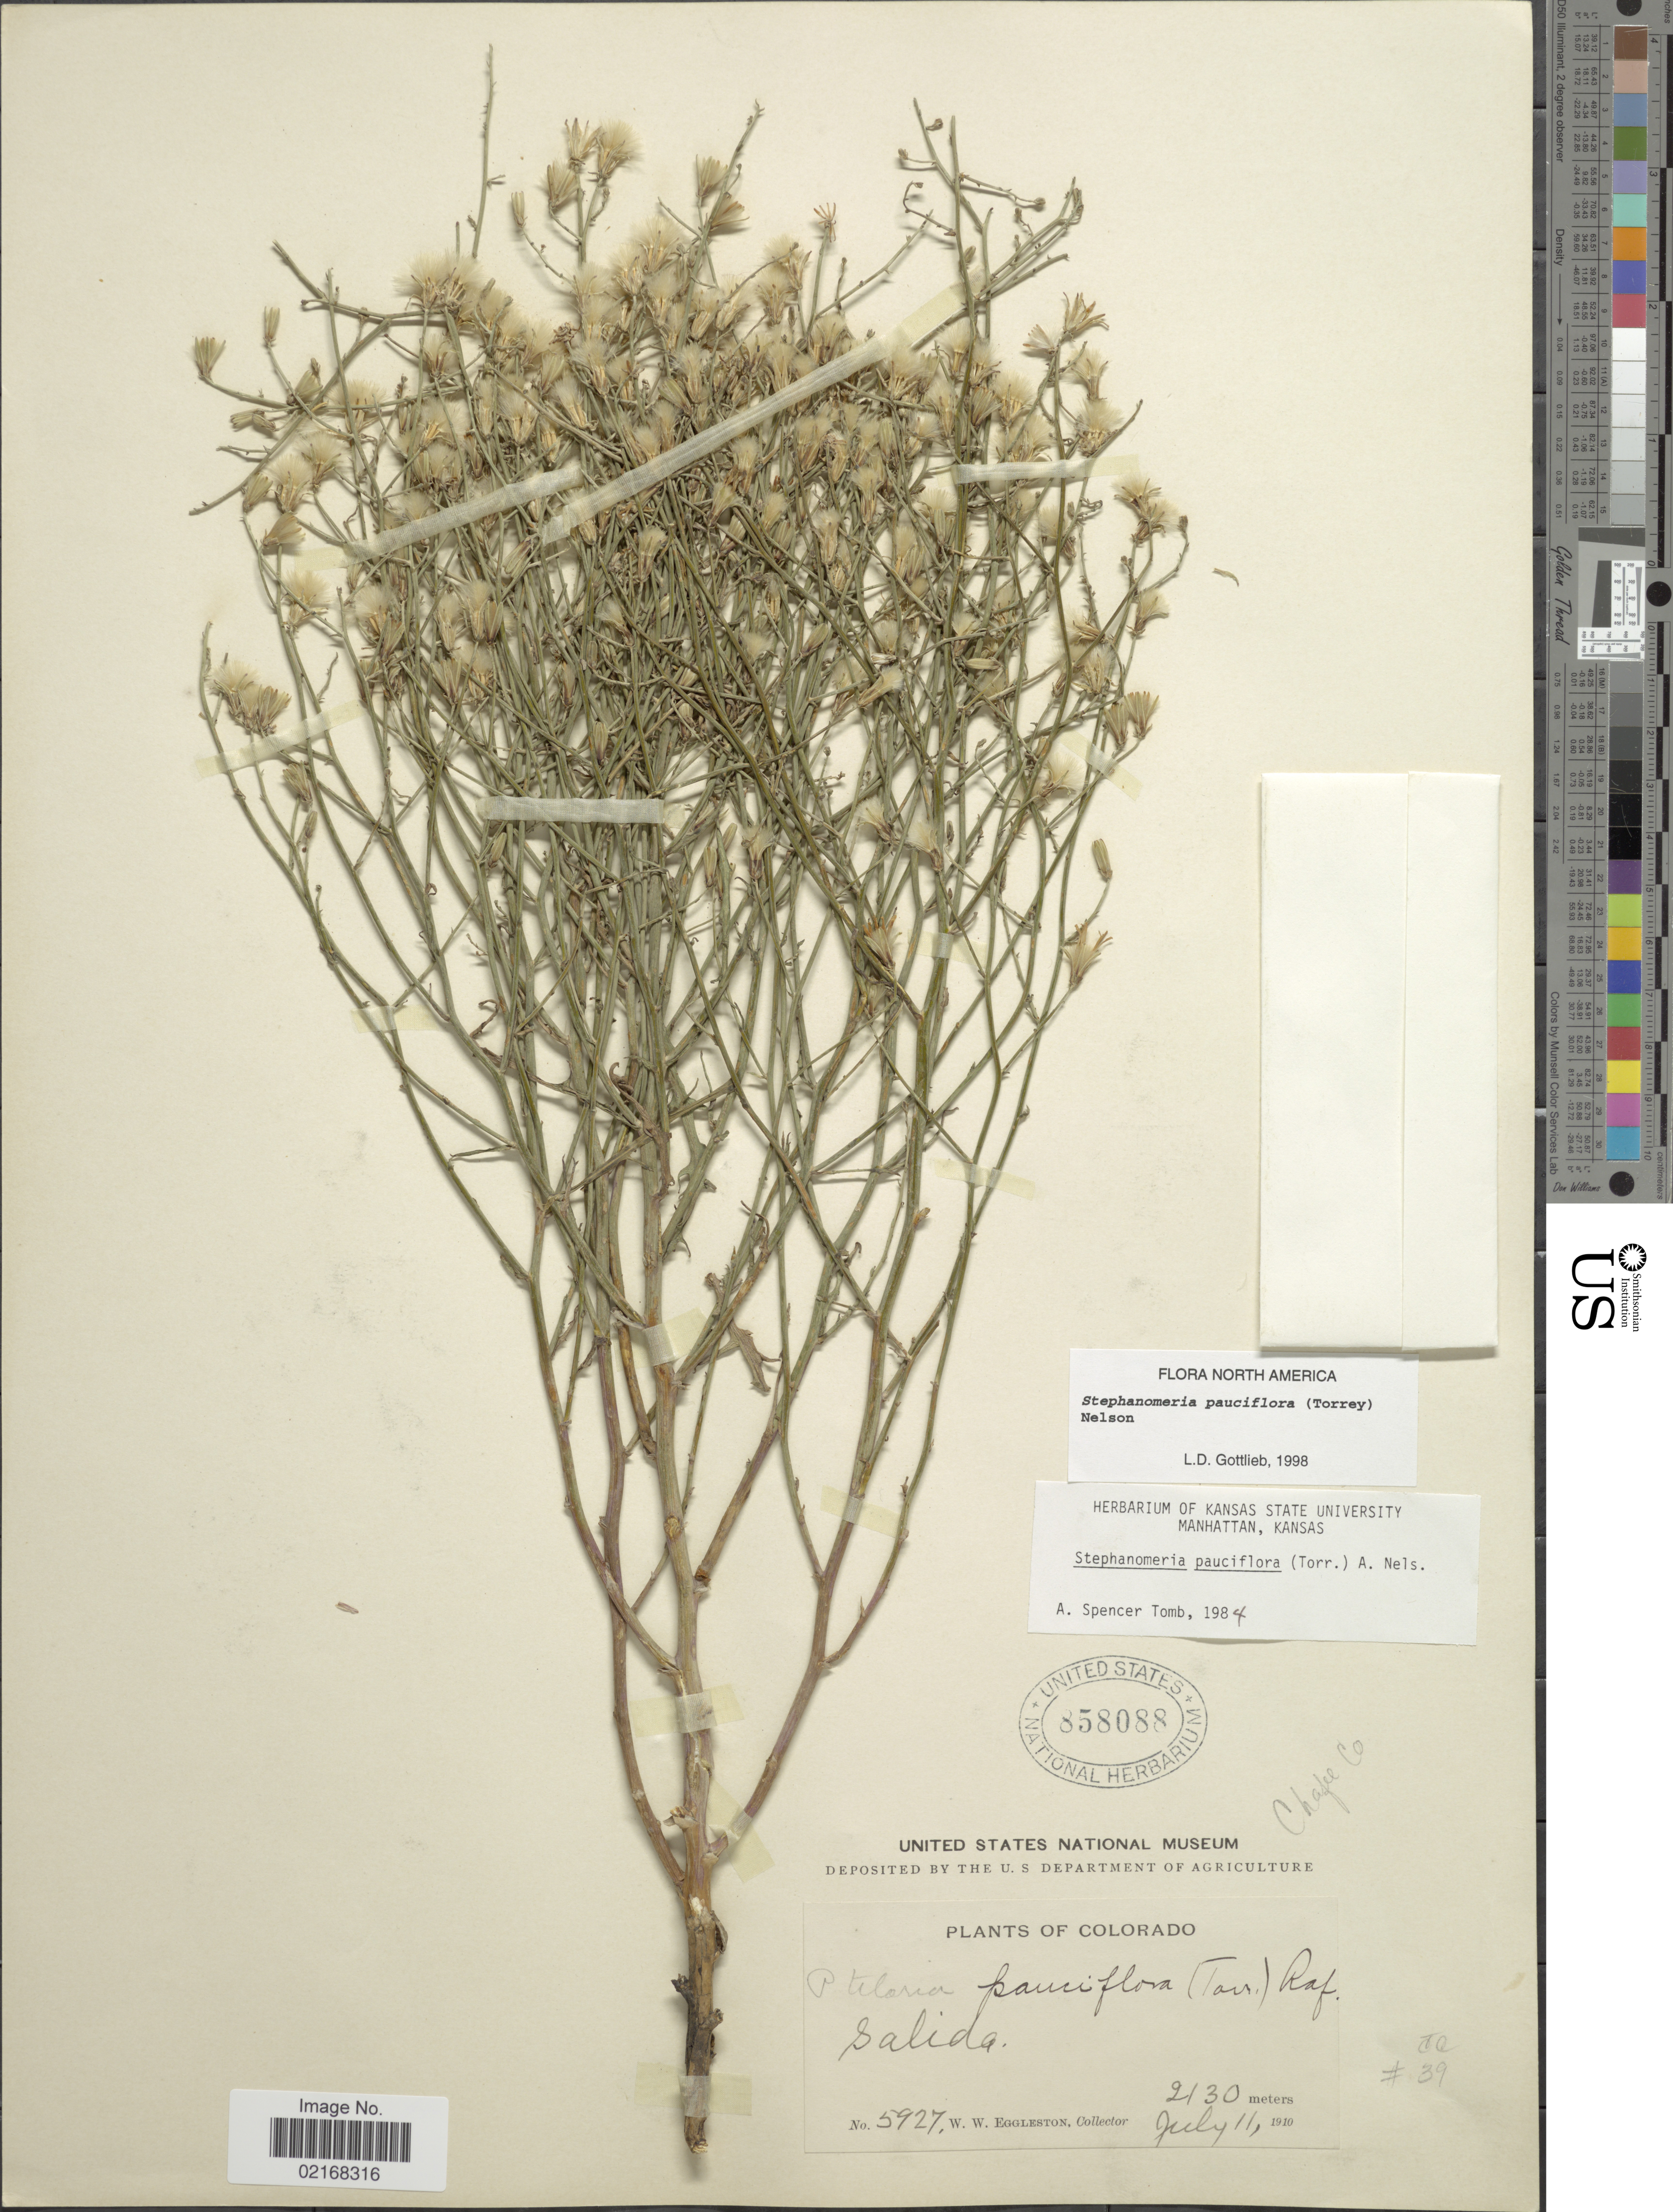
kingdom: Plantae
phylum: Tracheophyta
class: Magnoliopsida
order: Asterales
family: Asteraceae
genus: Stephanomeria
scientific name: Stephanomeria pauciflora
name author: (Torr.) A. Nelson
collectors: W. W. Eggleston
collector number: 5927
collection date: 1910-07-11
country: United States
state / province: Colorado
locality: Salida. Chafee Co.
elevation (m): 2130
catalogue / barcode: US 858088